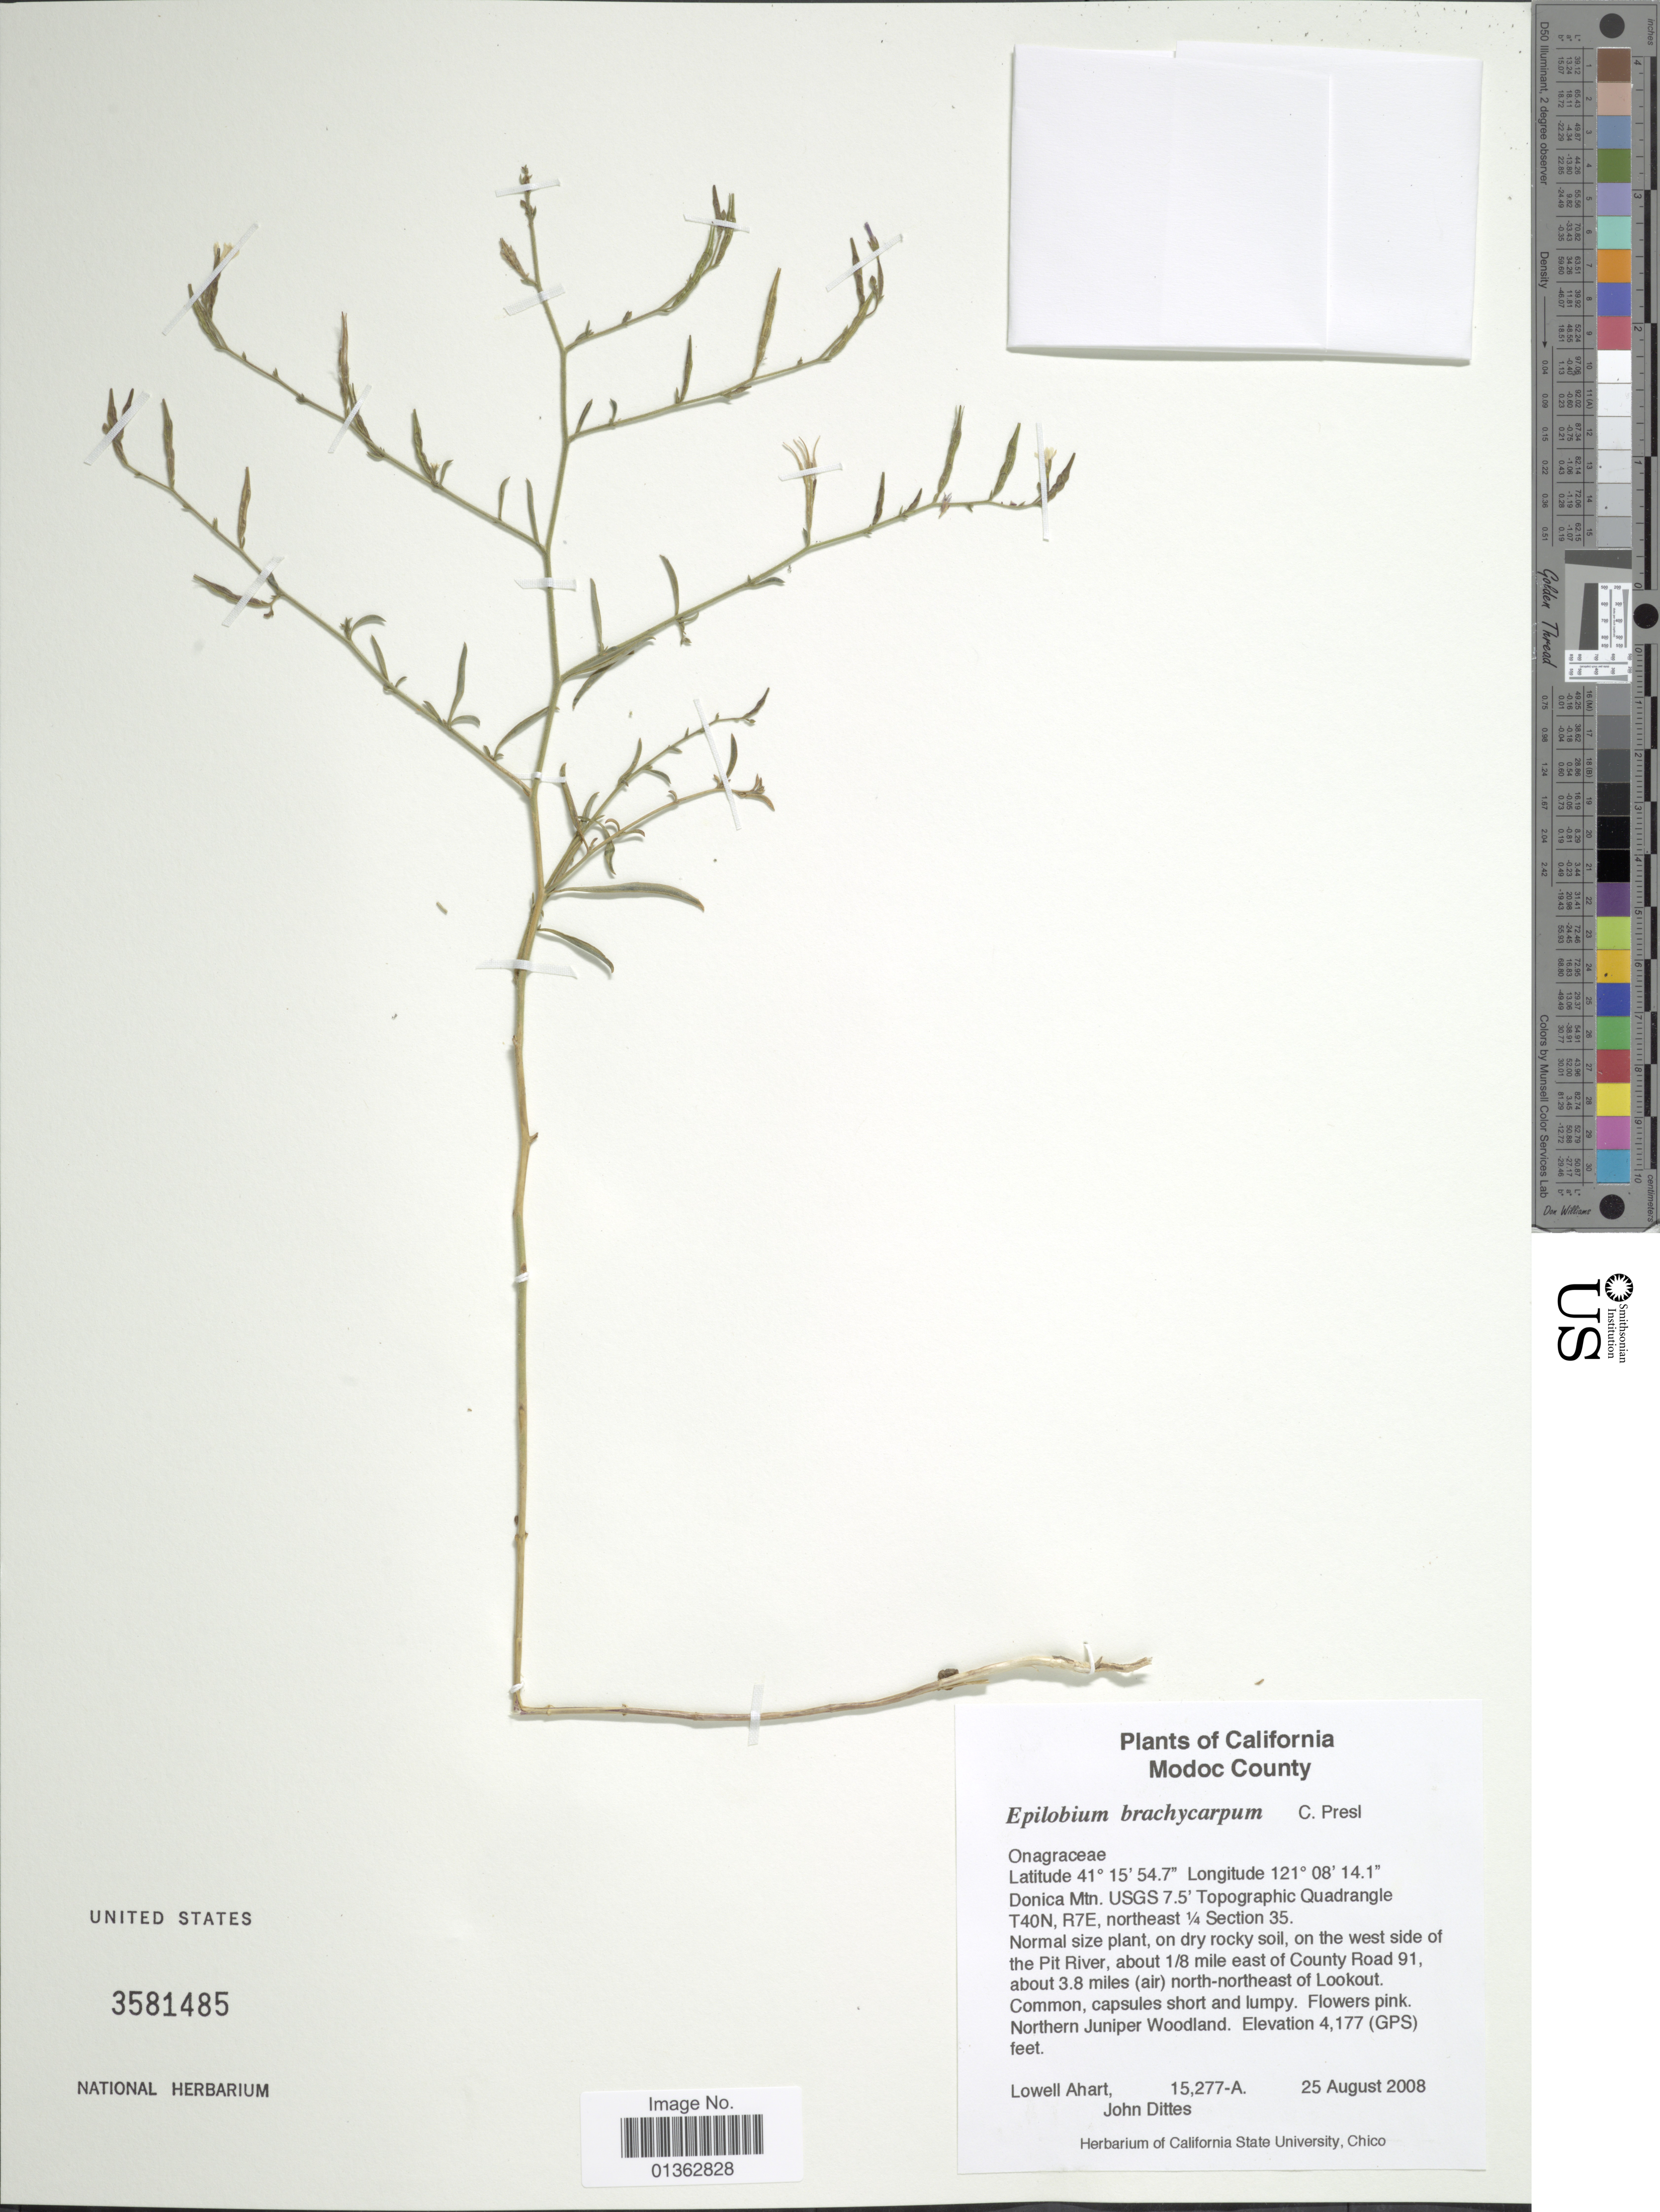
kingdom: Plantae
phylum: Tracheophyta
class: Magnoliopsida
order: Myrtales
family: Onagraceae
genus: Epilobium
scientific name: Epilobium brachycarpum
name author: C. Presl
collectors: L. Ahart & J. Dittes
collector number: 15277-A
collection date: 2008-08-25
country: United States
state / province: California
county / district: Modoc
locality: Modoc County. Donica Mtn. USGS 7.5' Topographic Quadrangle T40N, R7E, northeast ¼ Section 35. On the west side of the Pit River, about 1/8 mile east of County Road 91, about 3.8 miles (air) north-northeast of Lookout.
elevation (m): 1273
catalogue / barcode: US 3581485